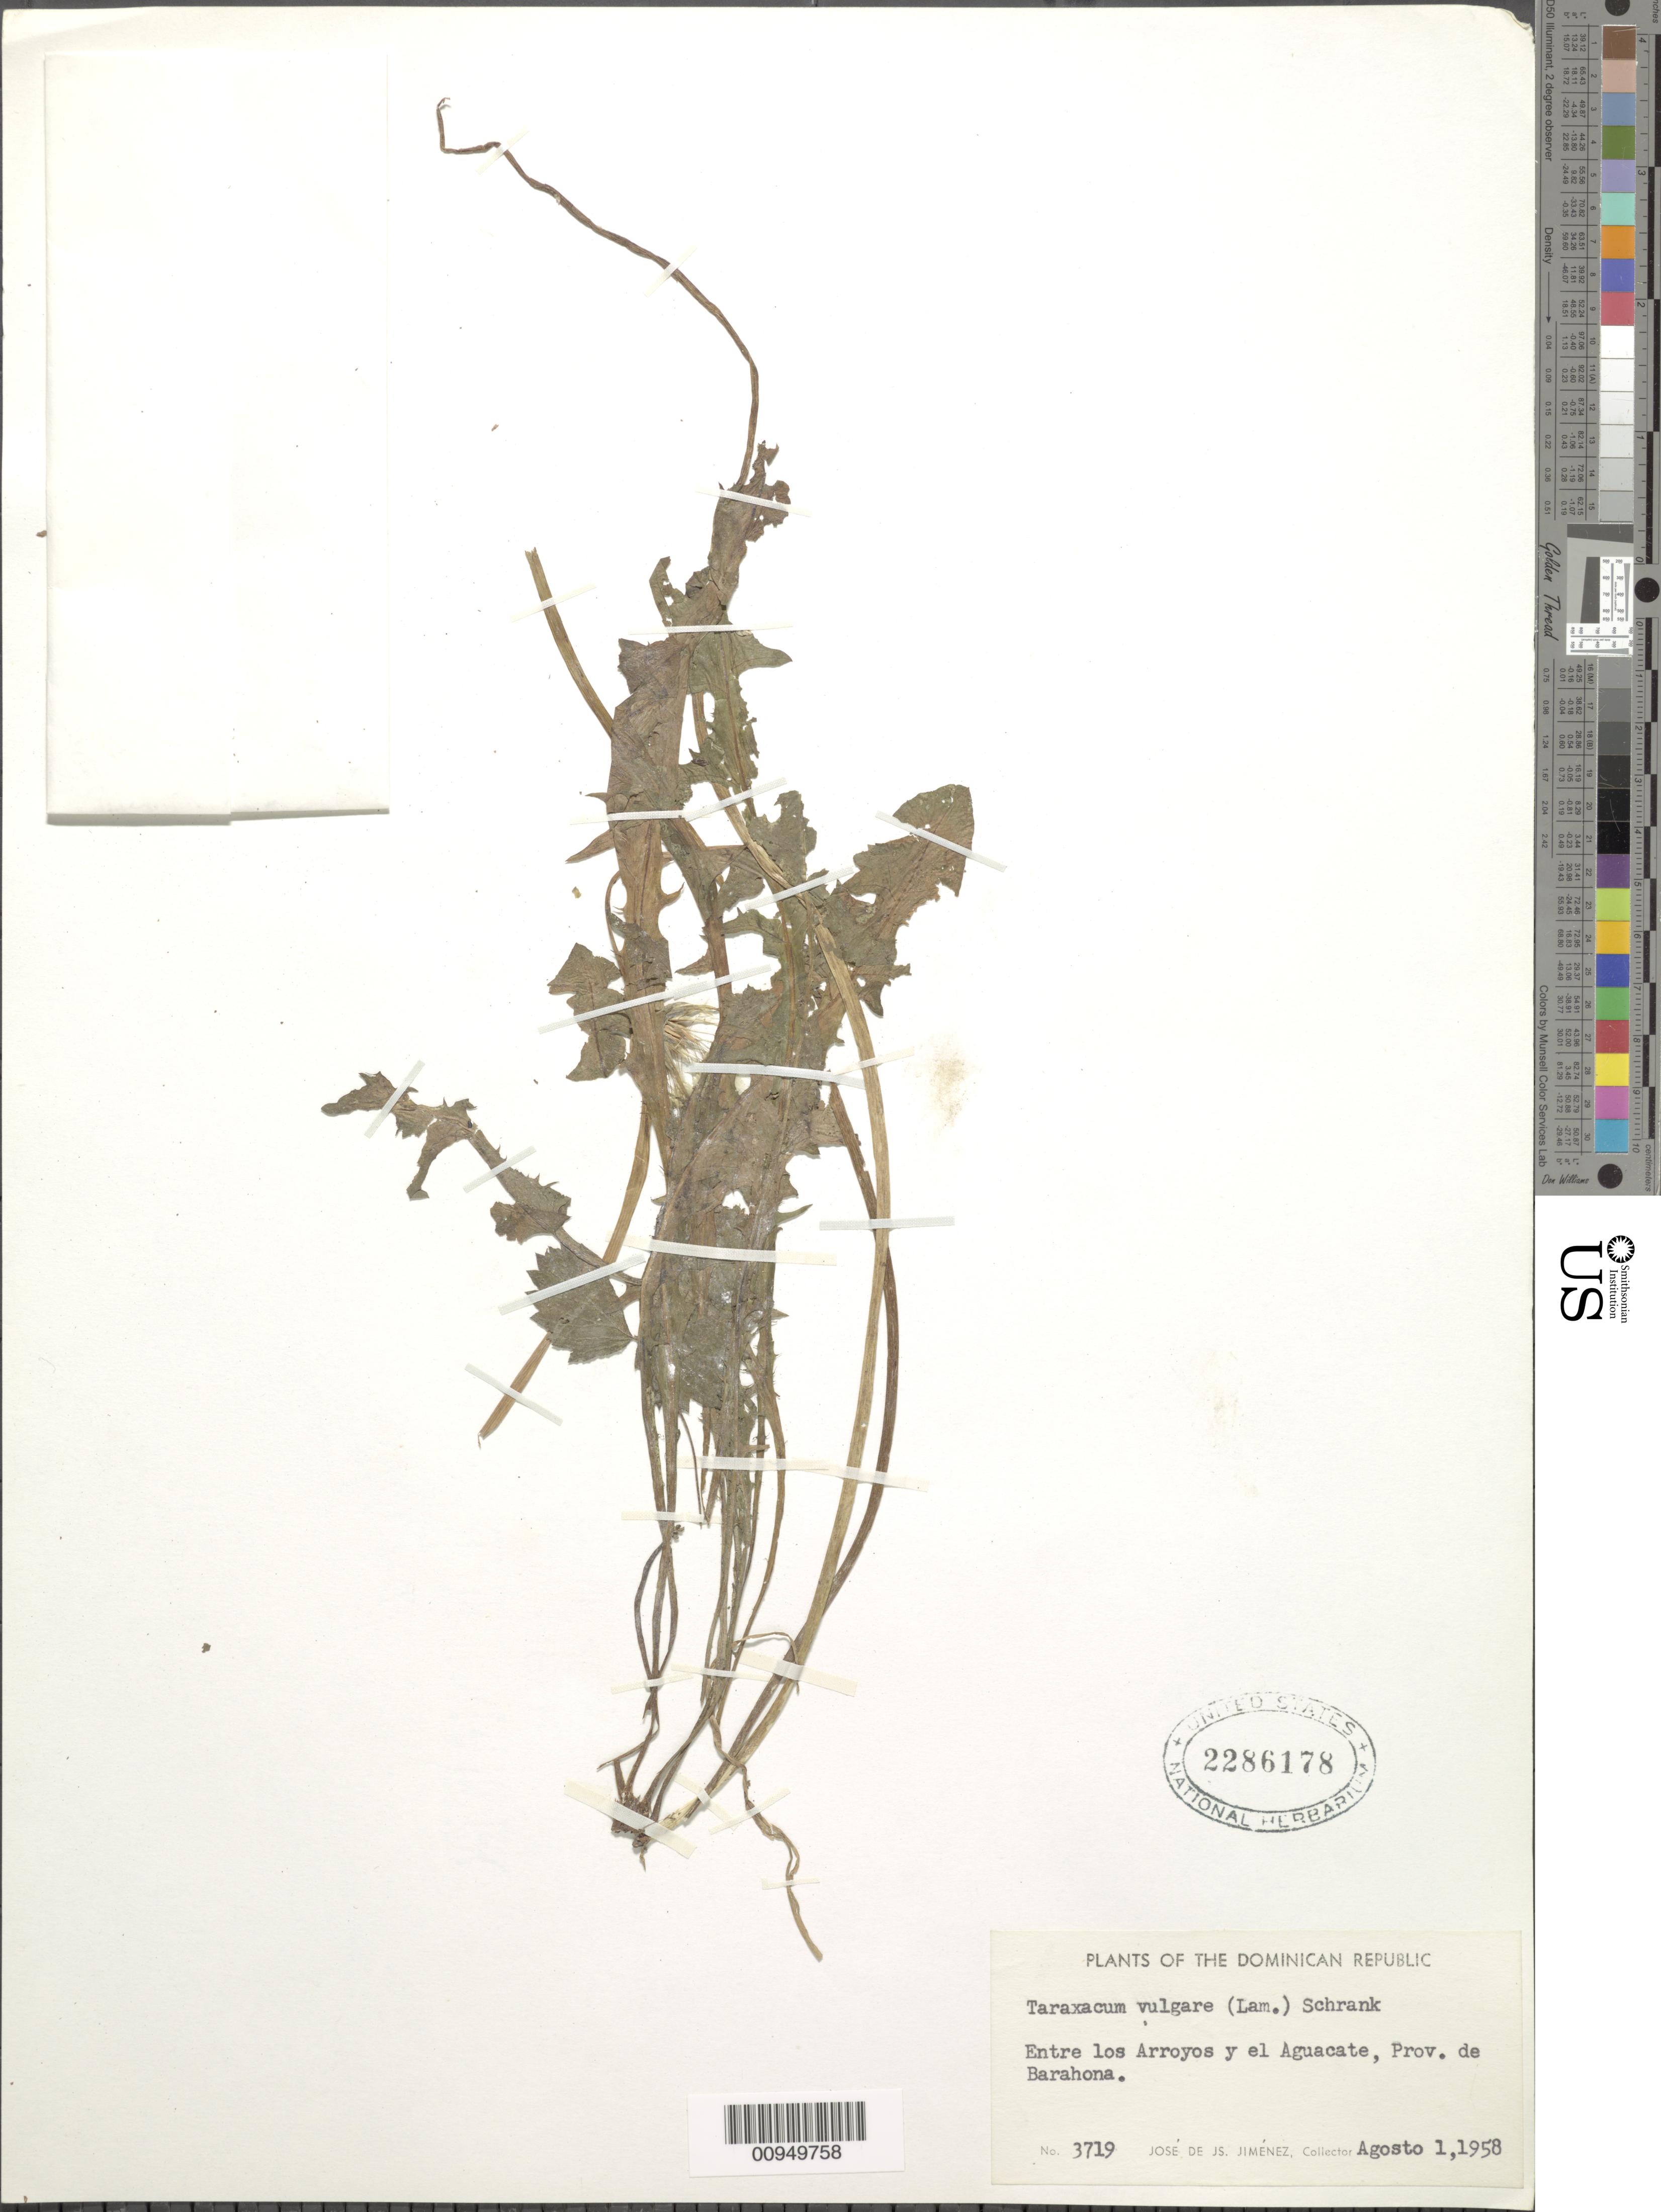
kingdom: Plantae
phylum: Tracheophyta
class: Magnoliopsida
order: Asterales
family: Asteraceae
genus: Taraxacum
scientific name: Taraxacum officinale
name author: G.H. Weber ex F.H. Wigg.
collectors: J. J. Jiménez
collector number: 3719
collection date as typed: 01 Aug 1958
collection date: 1958-08-01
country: Dominican Republic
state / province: Barahona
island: Hispaniola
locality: Entre los Arroyos y el Aguacate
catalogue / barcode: US 2286178